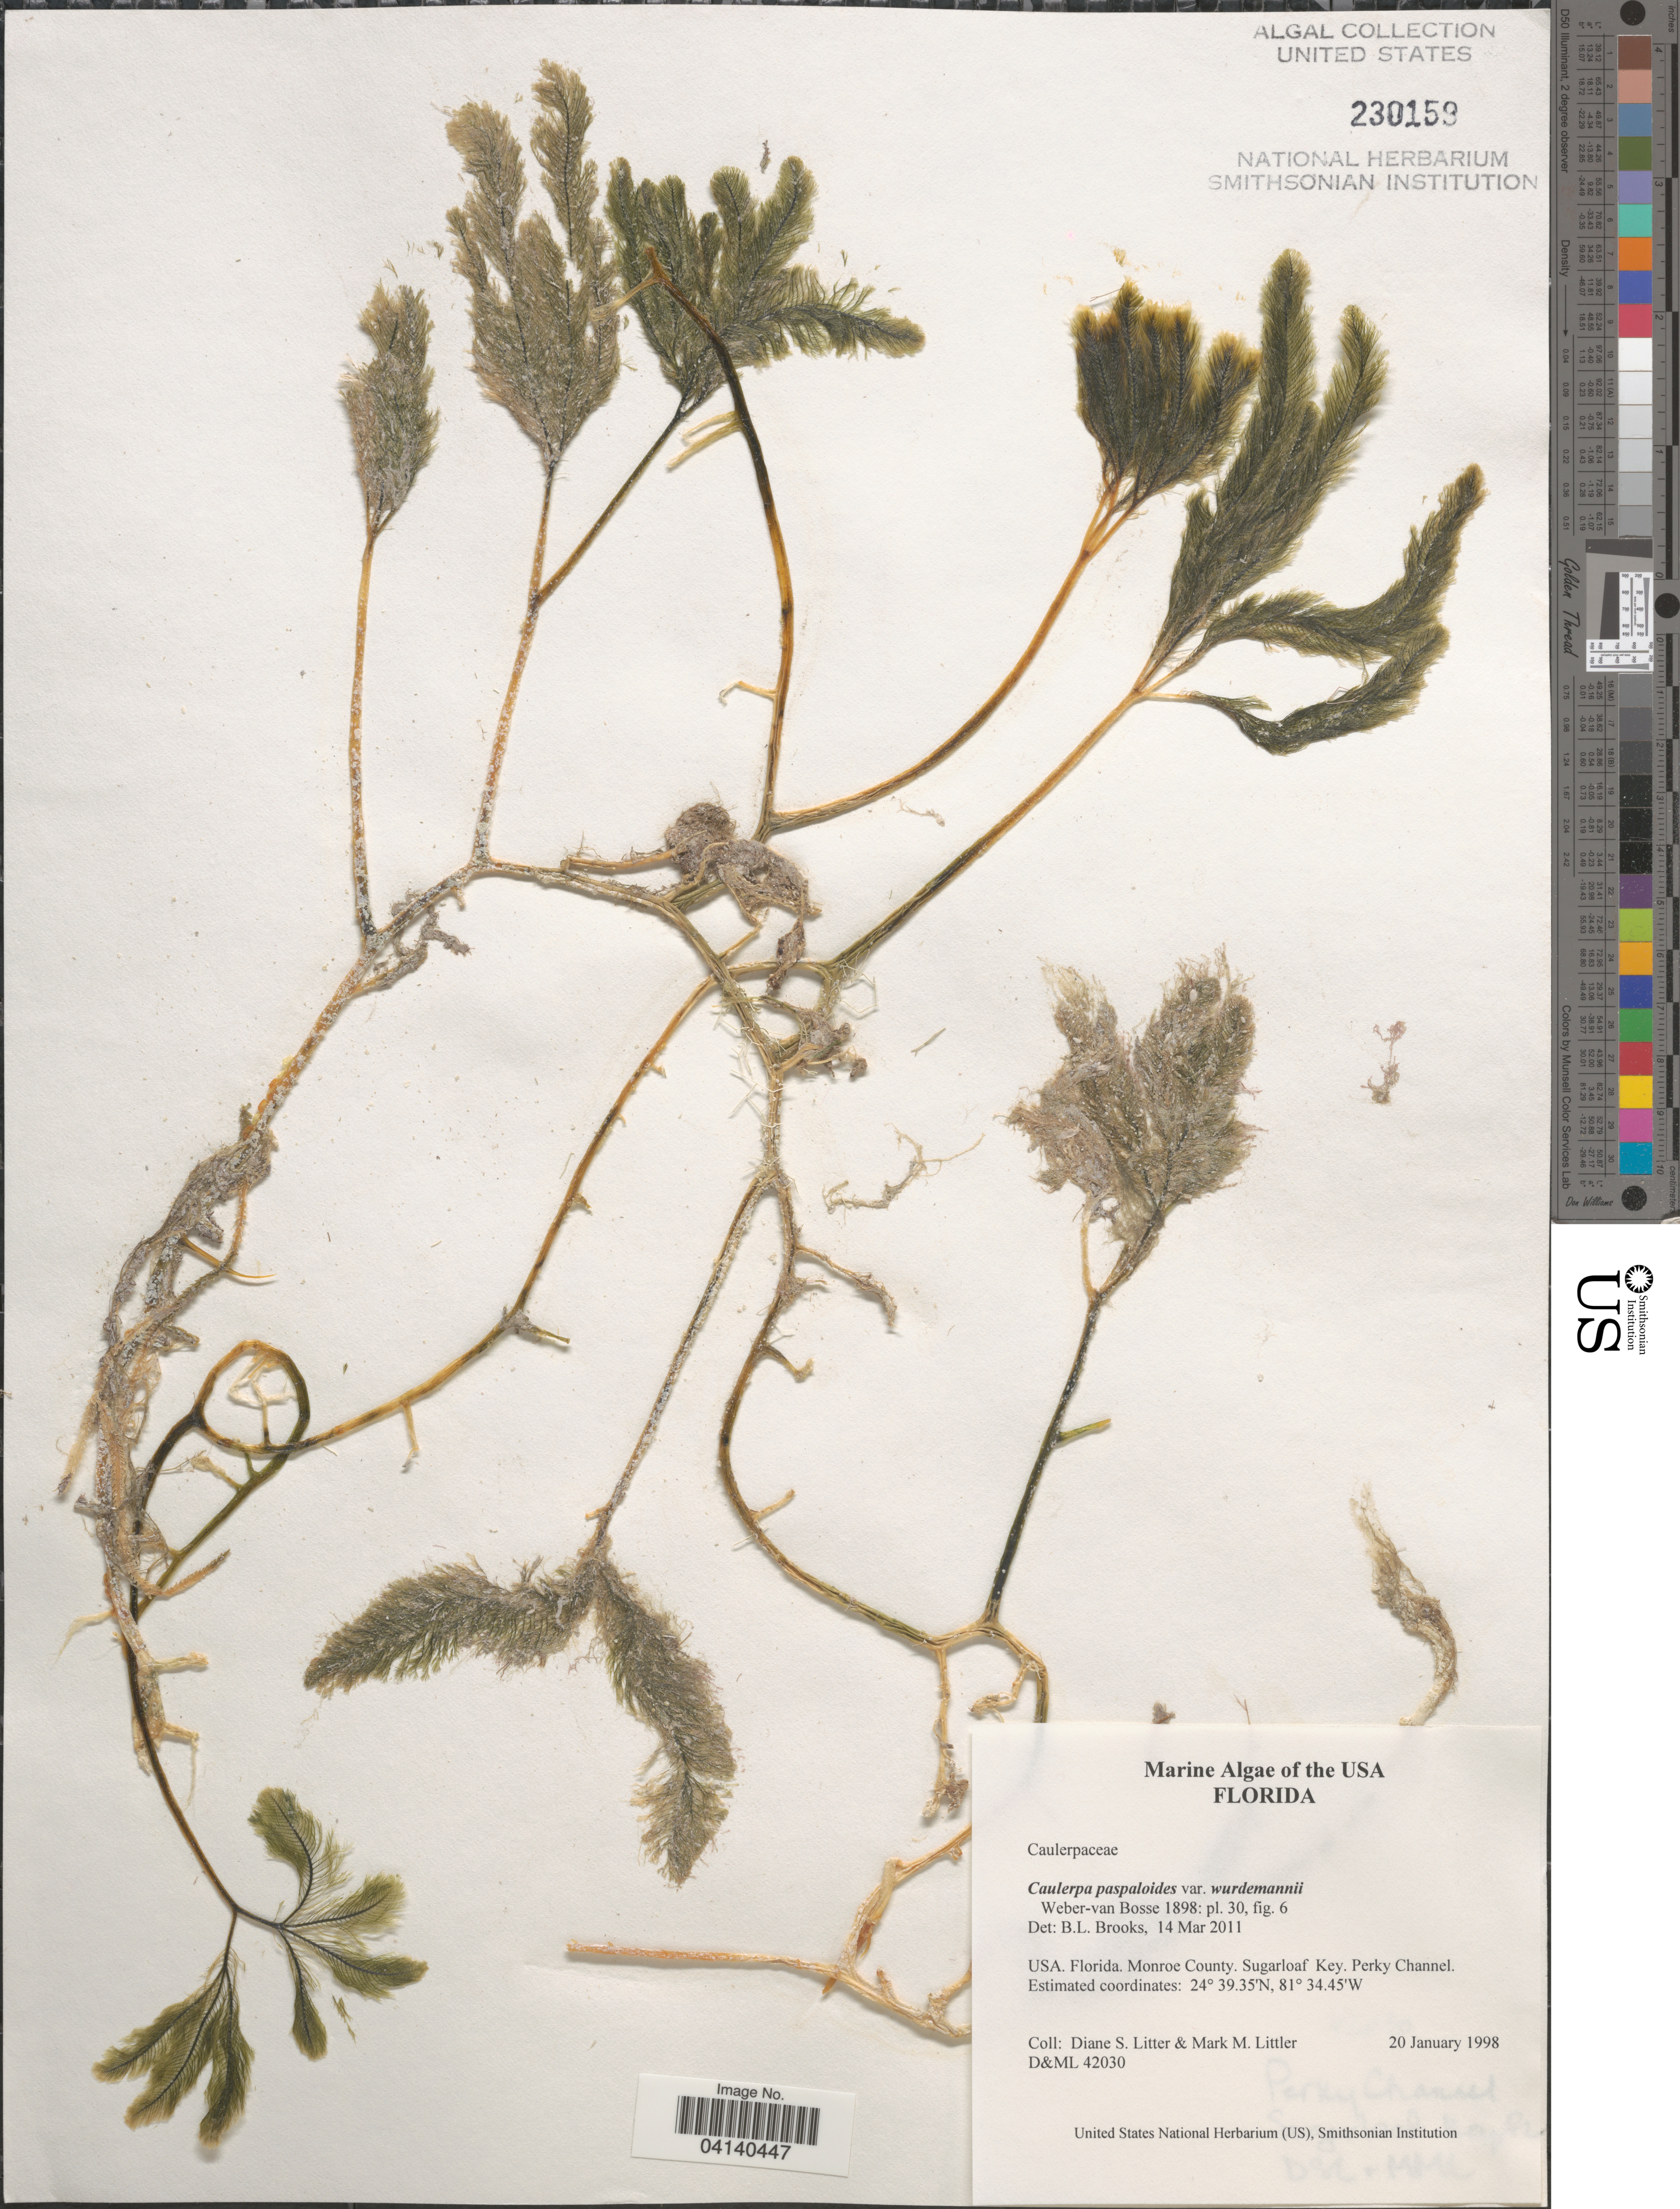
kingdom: Plantae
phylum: Chlorophyta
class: Ulvophyceae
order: Bryopsidales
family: Caulerpaceae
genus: Caulerpa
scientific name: Caulerpa paspaloides var. wurdemannii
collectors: D. S. Littler & M. M. Littler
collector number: D&ML42030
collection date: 1998-01-20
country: United States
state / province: Florida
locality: Monroe County. Sugarloaf Key. Perky Channel.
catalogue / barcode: US 230159